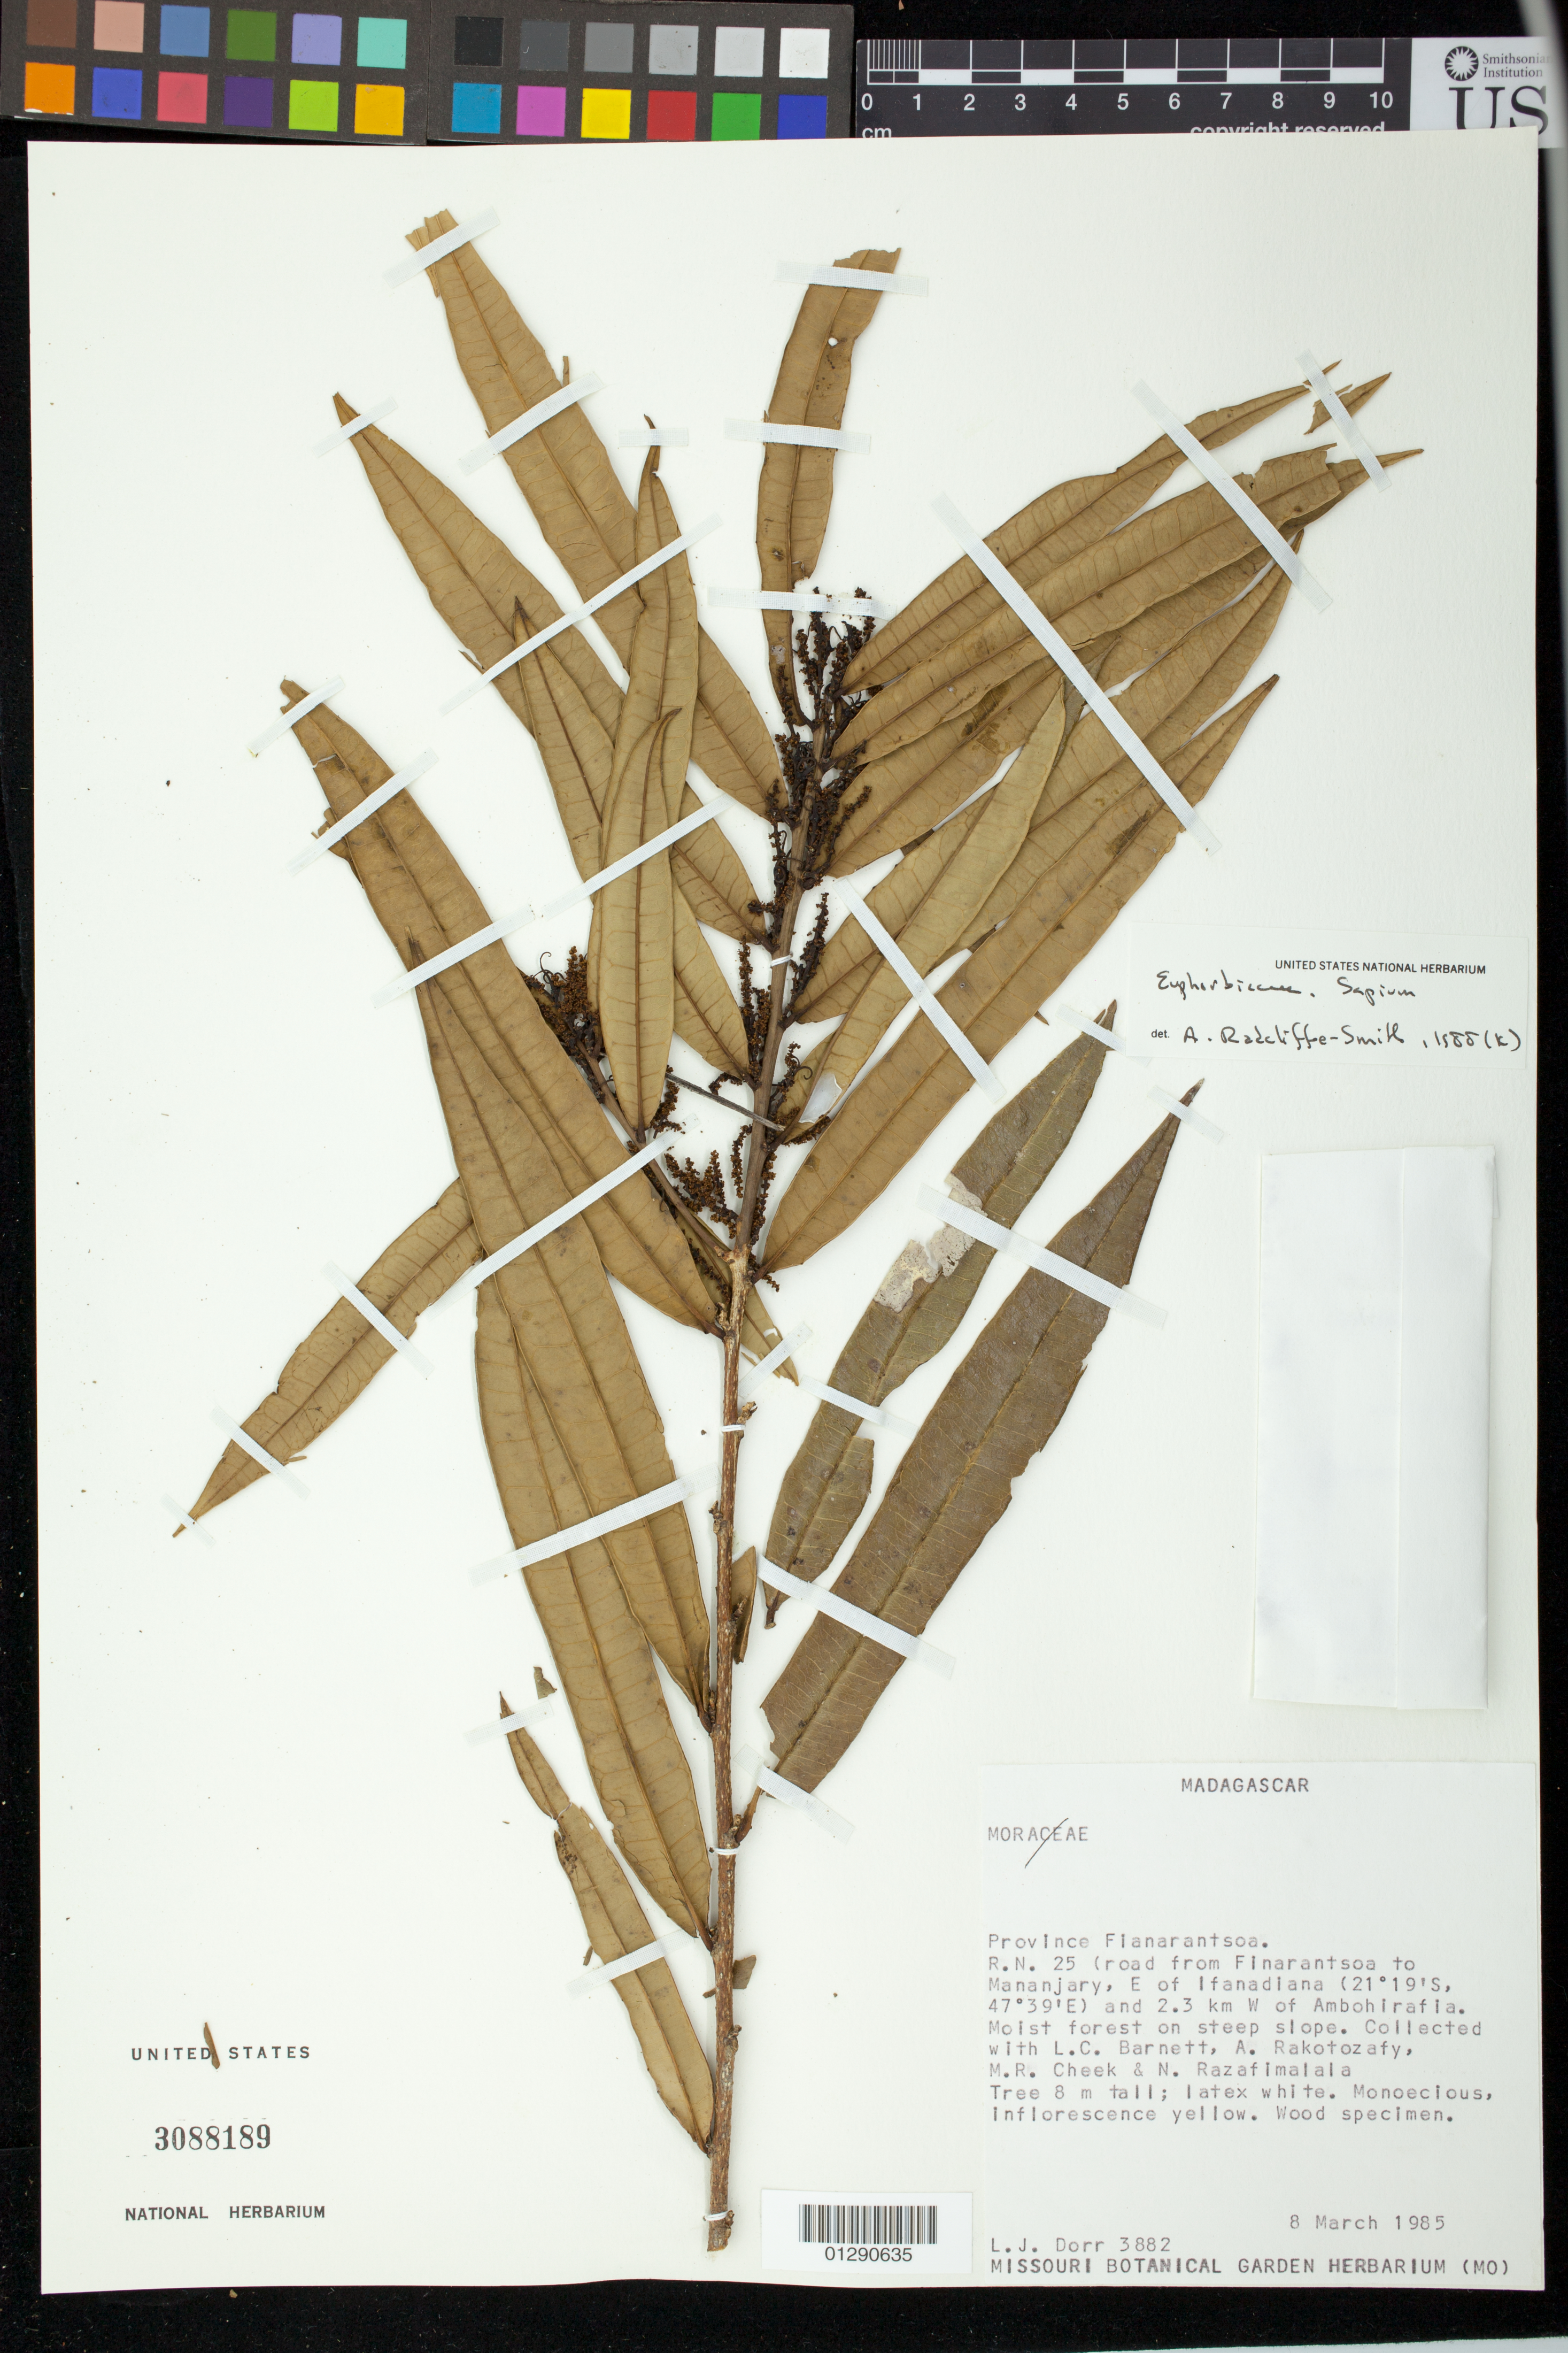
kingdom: Plantae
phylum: Tracheophyta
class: Magnoliopsida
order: Malpighiales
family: Euphorbiaceae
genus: Sapium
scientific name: Sapium sp.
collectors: L. J. Dorr, L. C. Barnett, A. Rakotozafy, M. Cheek & N. Razafimalala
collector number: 3882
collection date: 1985-03-08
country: Madagascar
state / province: Vatovavy Fitovinany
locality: Province Fianarantsoa. R.N. 25 (road from Fiarantsoa to Mananjay, E of Ifanadiana) and 2.3 km W of Ambohirafia.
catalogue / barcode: US 3088189